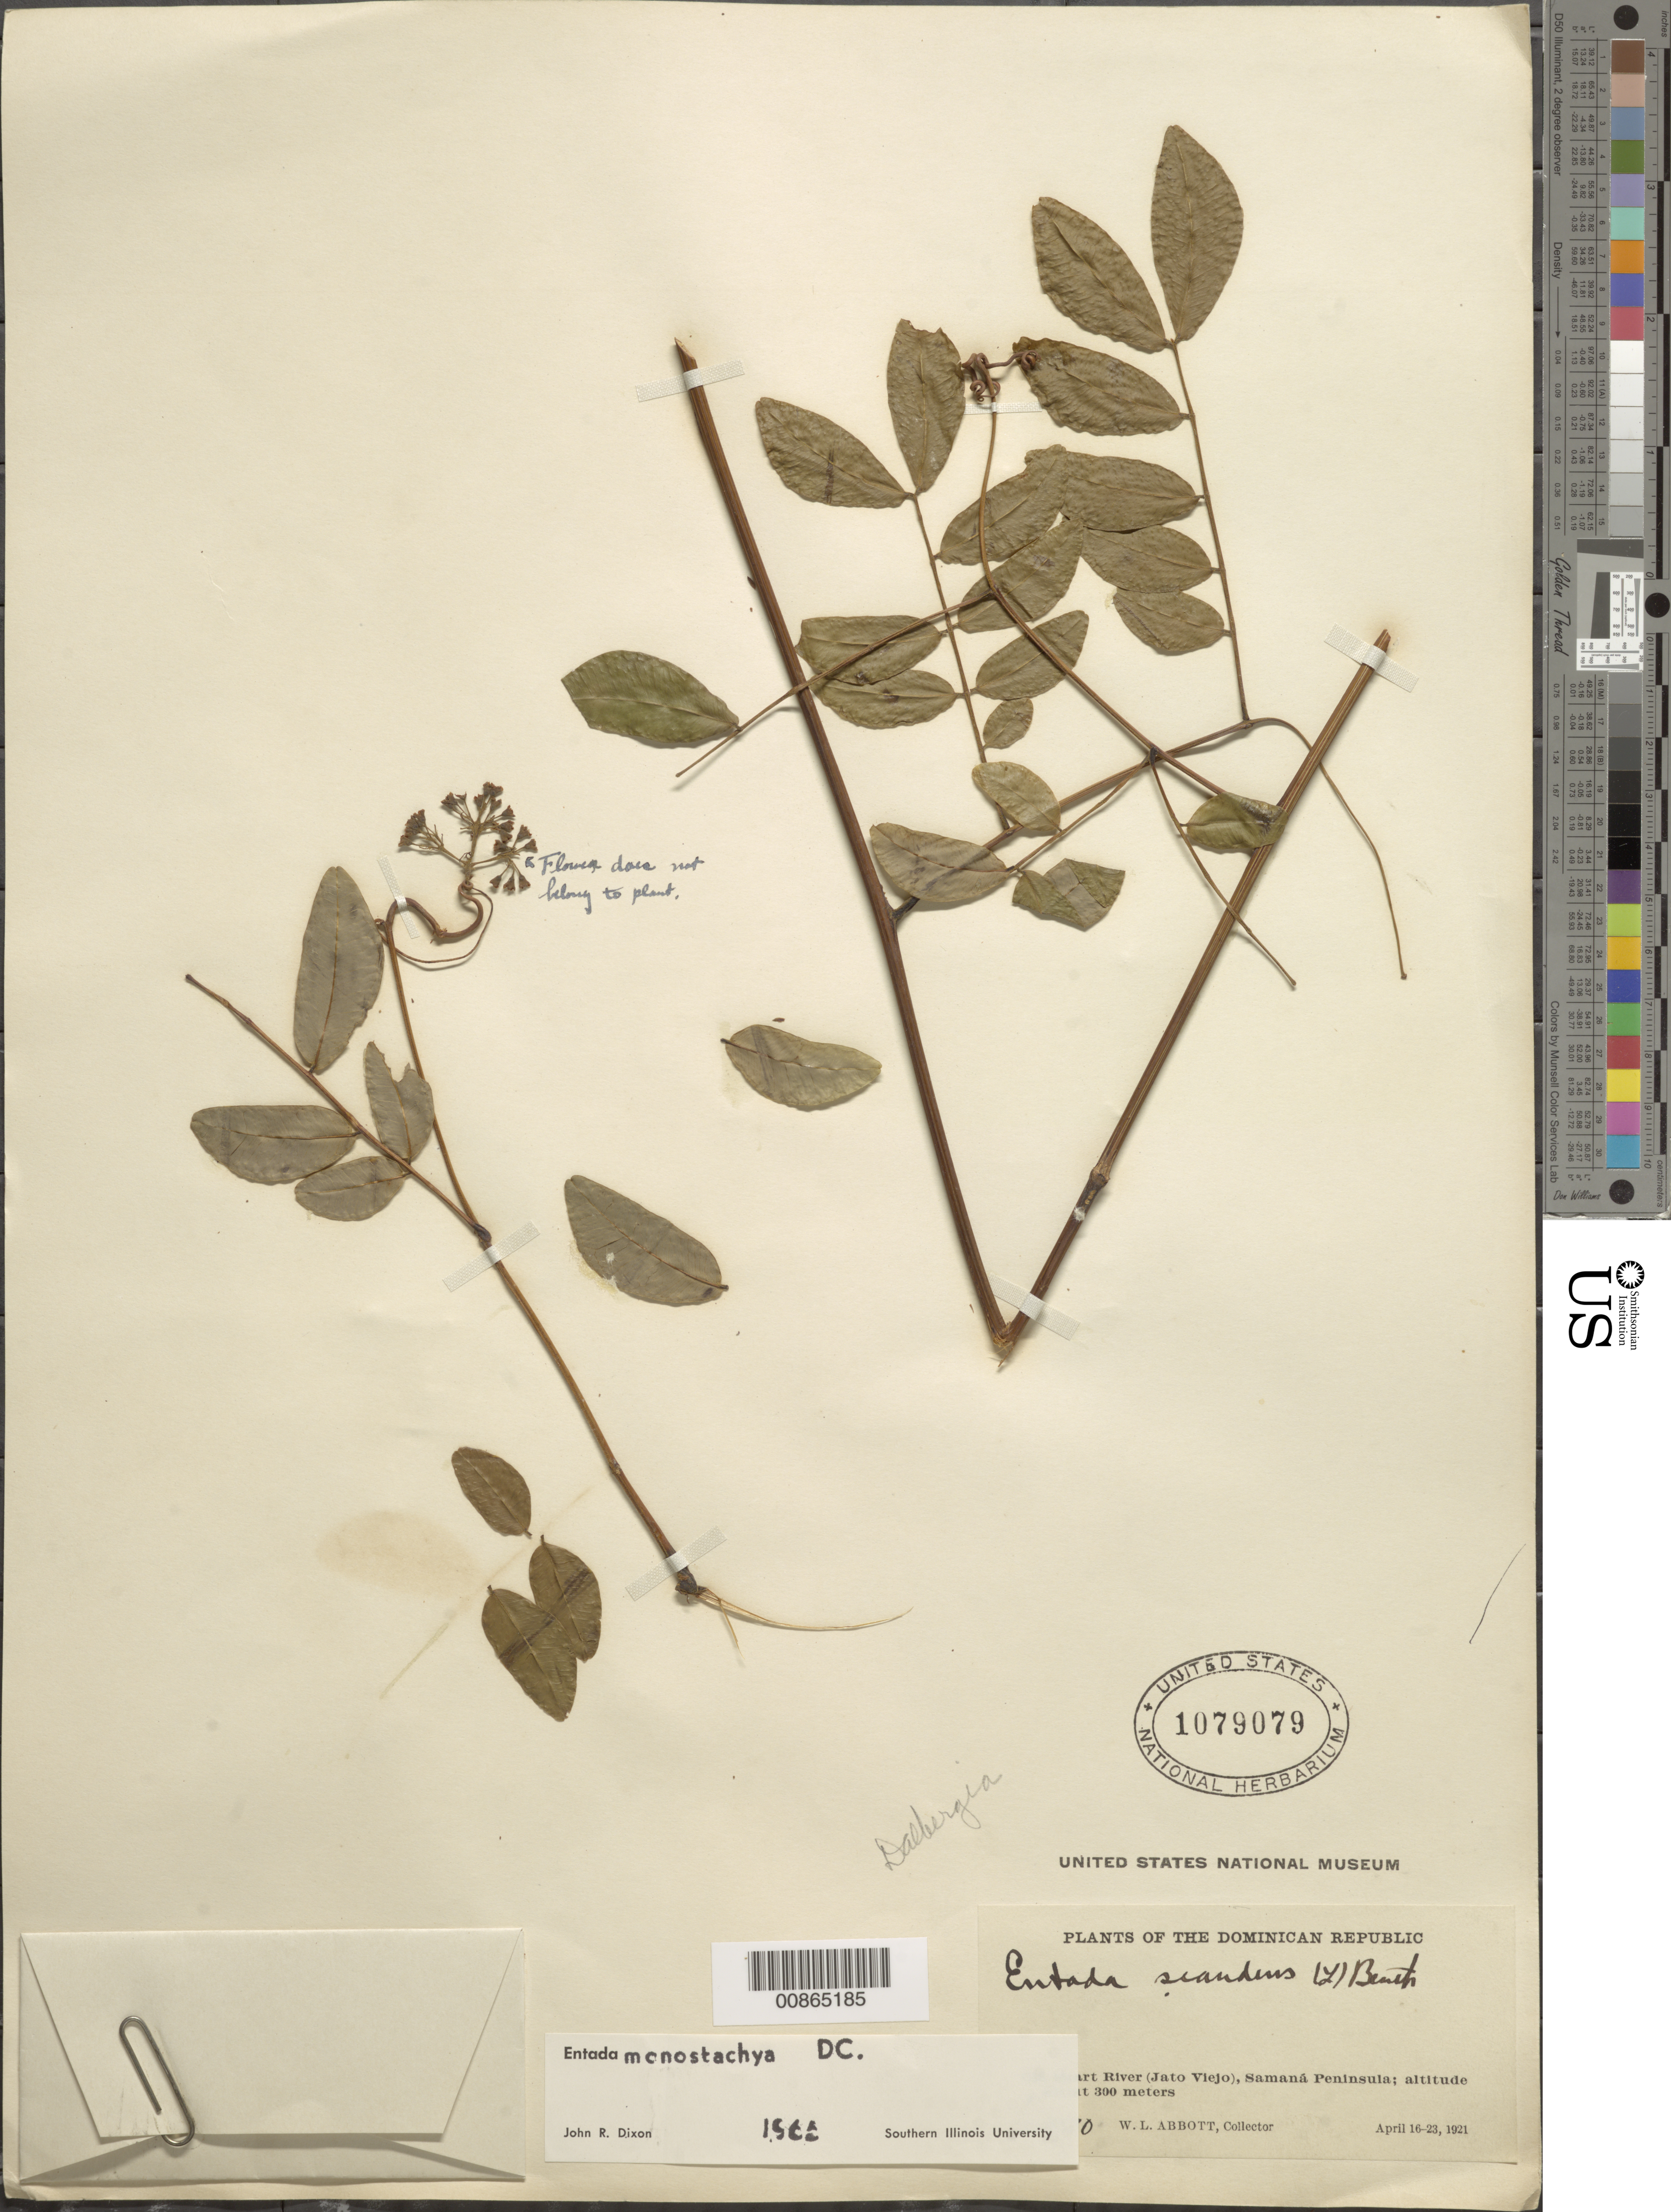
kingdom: Plantae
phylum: Tracheophyta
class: Magnoliopsida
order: Fabales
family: Fabaceae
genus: Entada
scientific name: Entada gigas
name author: (L.) Fawc. & Rendle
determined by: Strong, Mark T., (BOT), Smithsonian Institution - National Museum of Natural History (UNITED STATES)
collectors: W. L. Abbott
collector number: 1370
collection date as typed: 16 Apr 1921 to 23 Apr 1921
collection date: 1921-04-16/1921-04-23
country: Dominican Republic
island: Hispaniola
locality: Old Heart River (Jato Viejo), Samaná Peninsula.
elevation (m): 300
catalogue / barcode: US 1079079